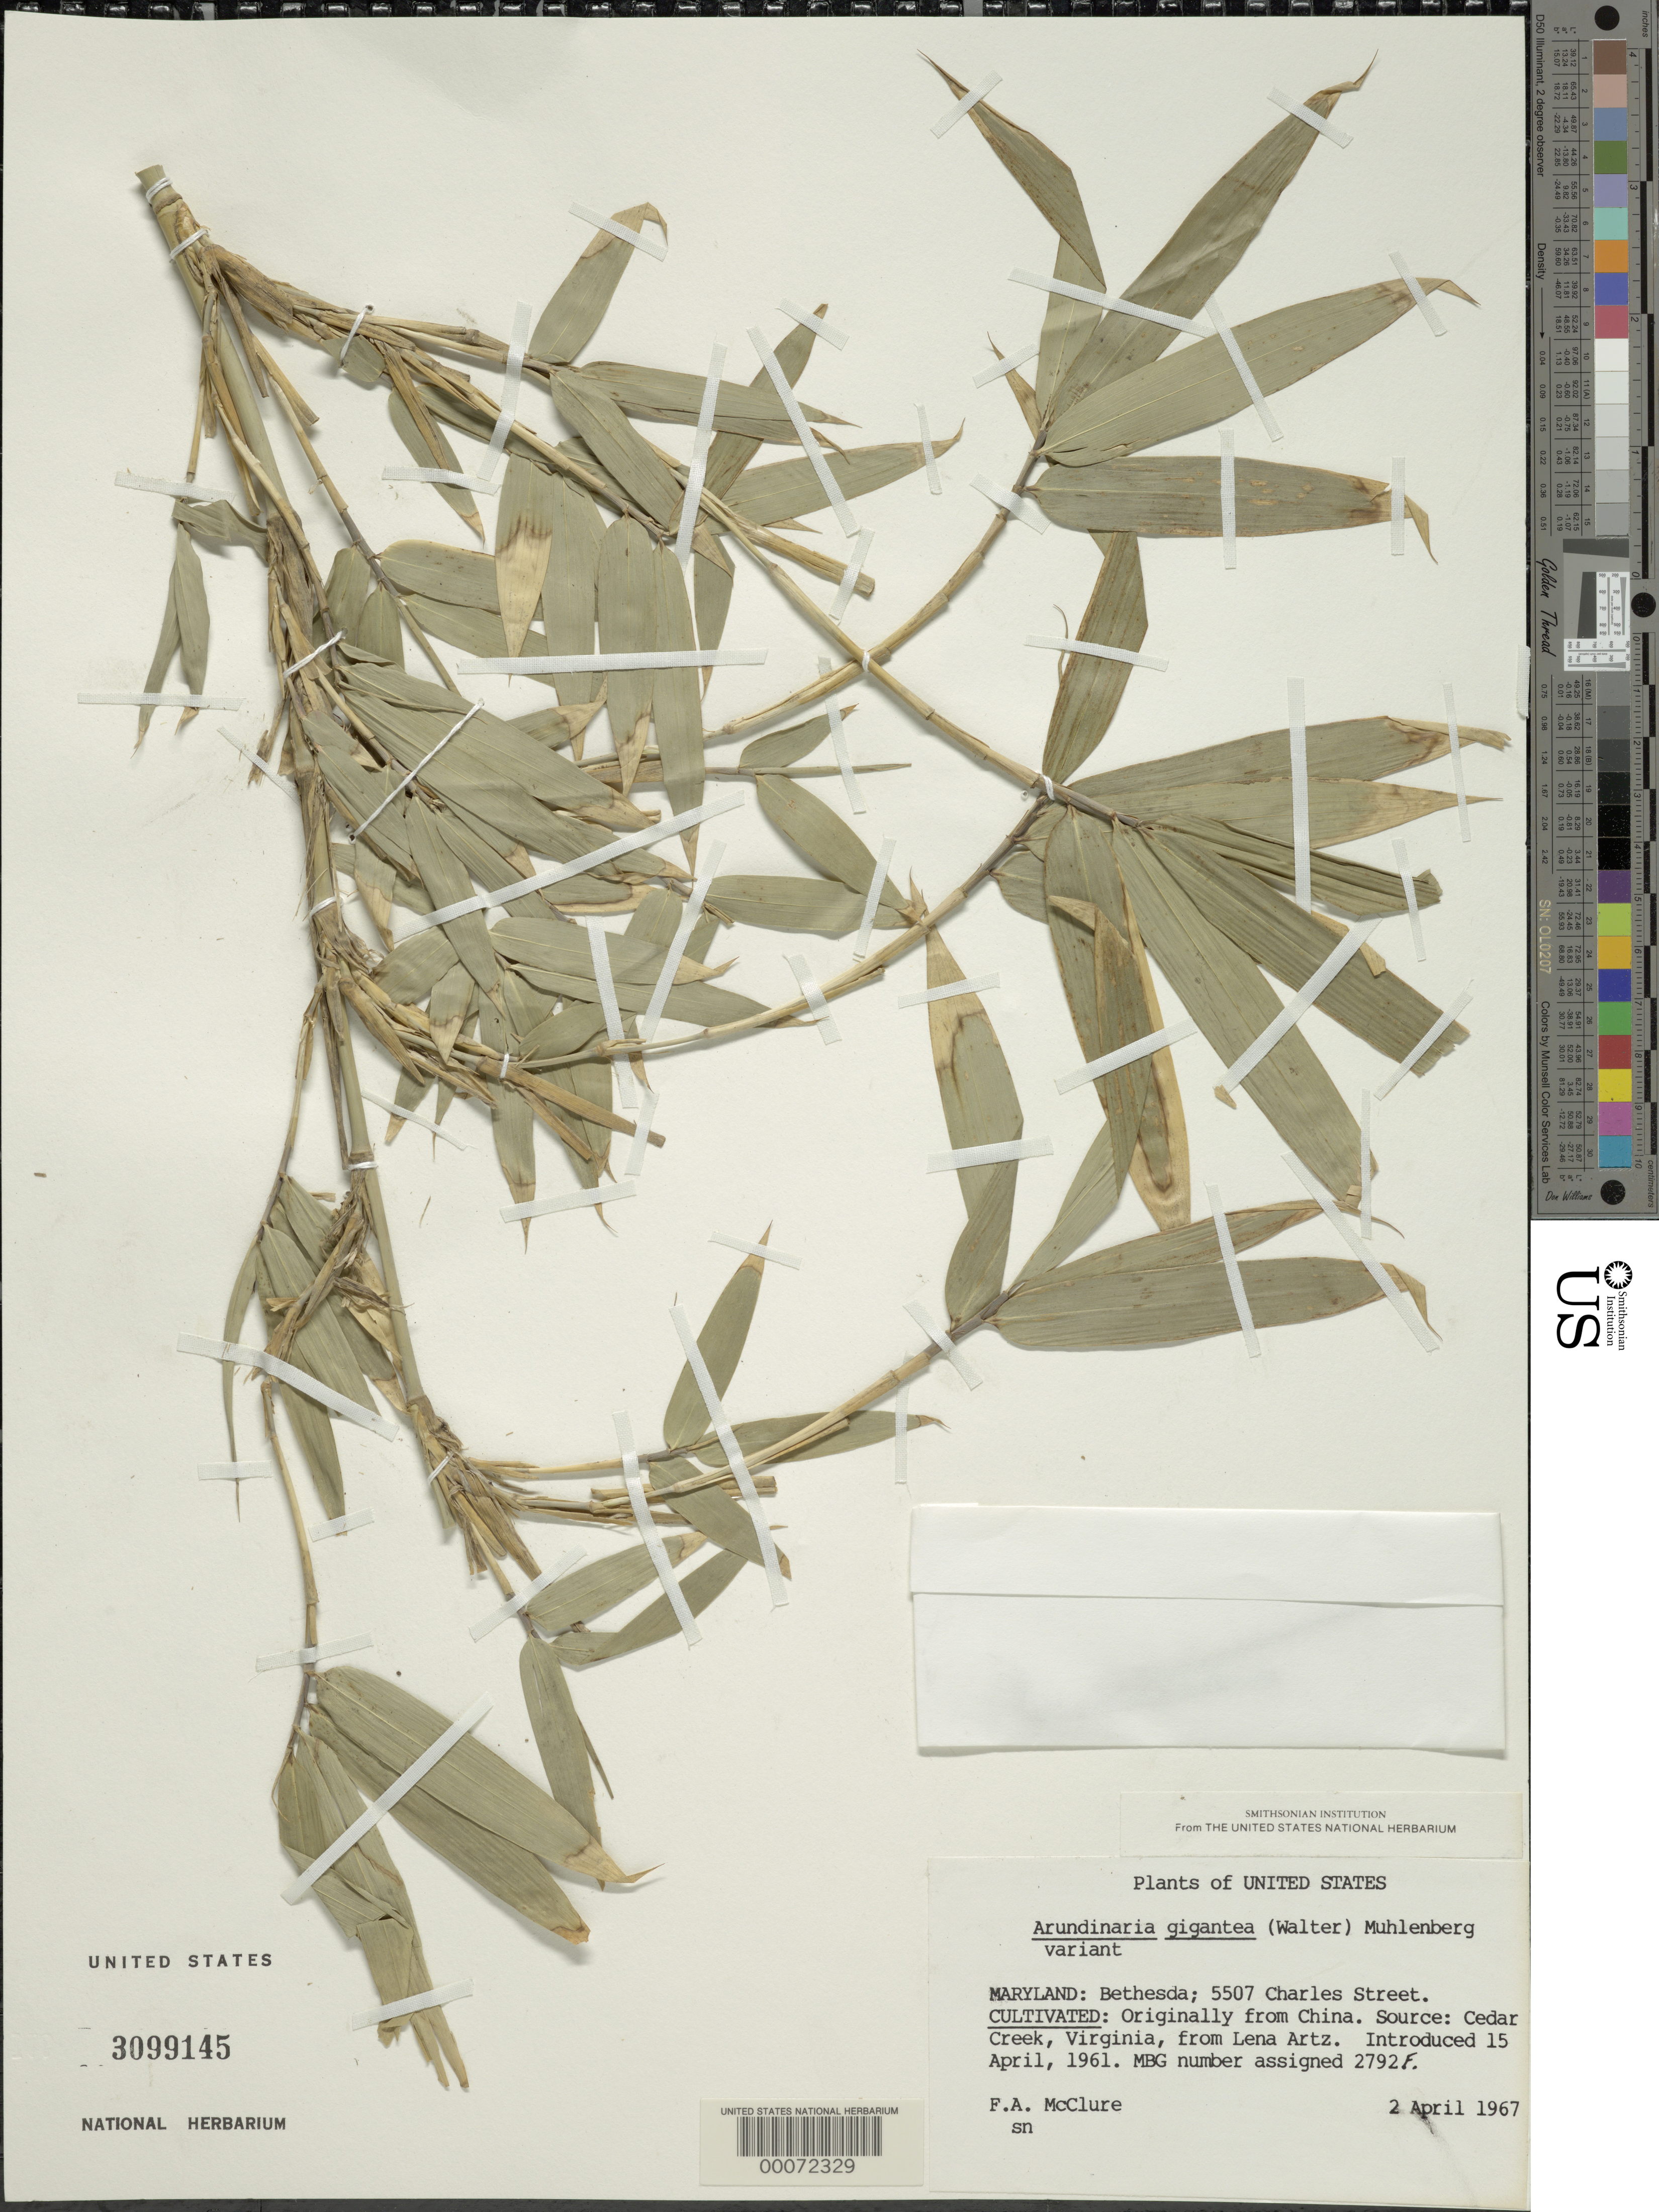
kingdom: Plantae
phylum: Tracheophyta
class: Liliopsida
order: Poales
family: Poaceae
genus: Arundinaria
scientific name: Arundinaria gigantea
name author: (Walter) Muhl.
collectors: F. A. McClure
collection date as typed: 02 Apr 1967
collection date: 1967-04-02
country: United States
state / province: Maryland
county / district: Montgomery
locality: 5507 Charles Street, Bethesda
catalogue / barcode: US 3099145